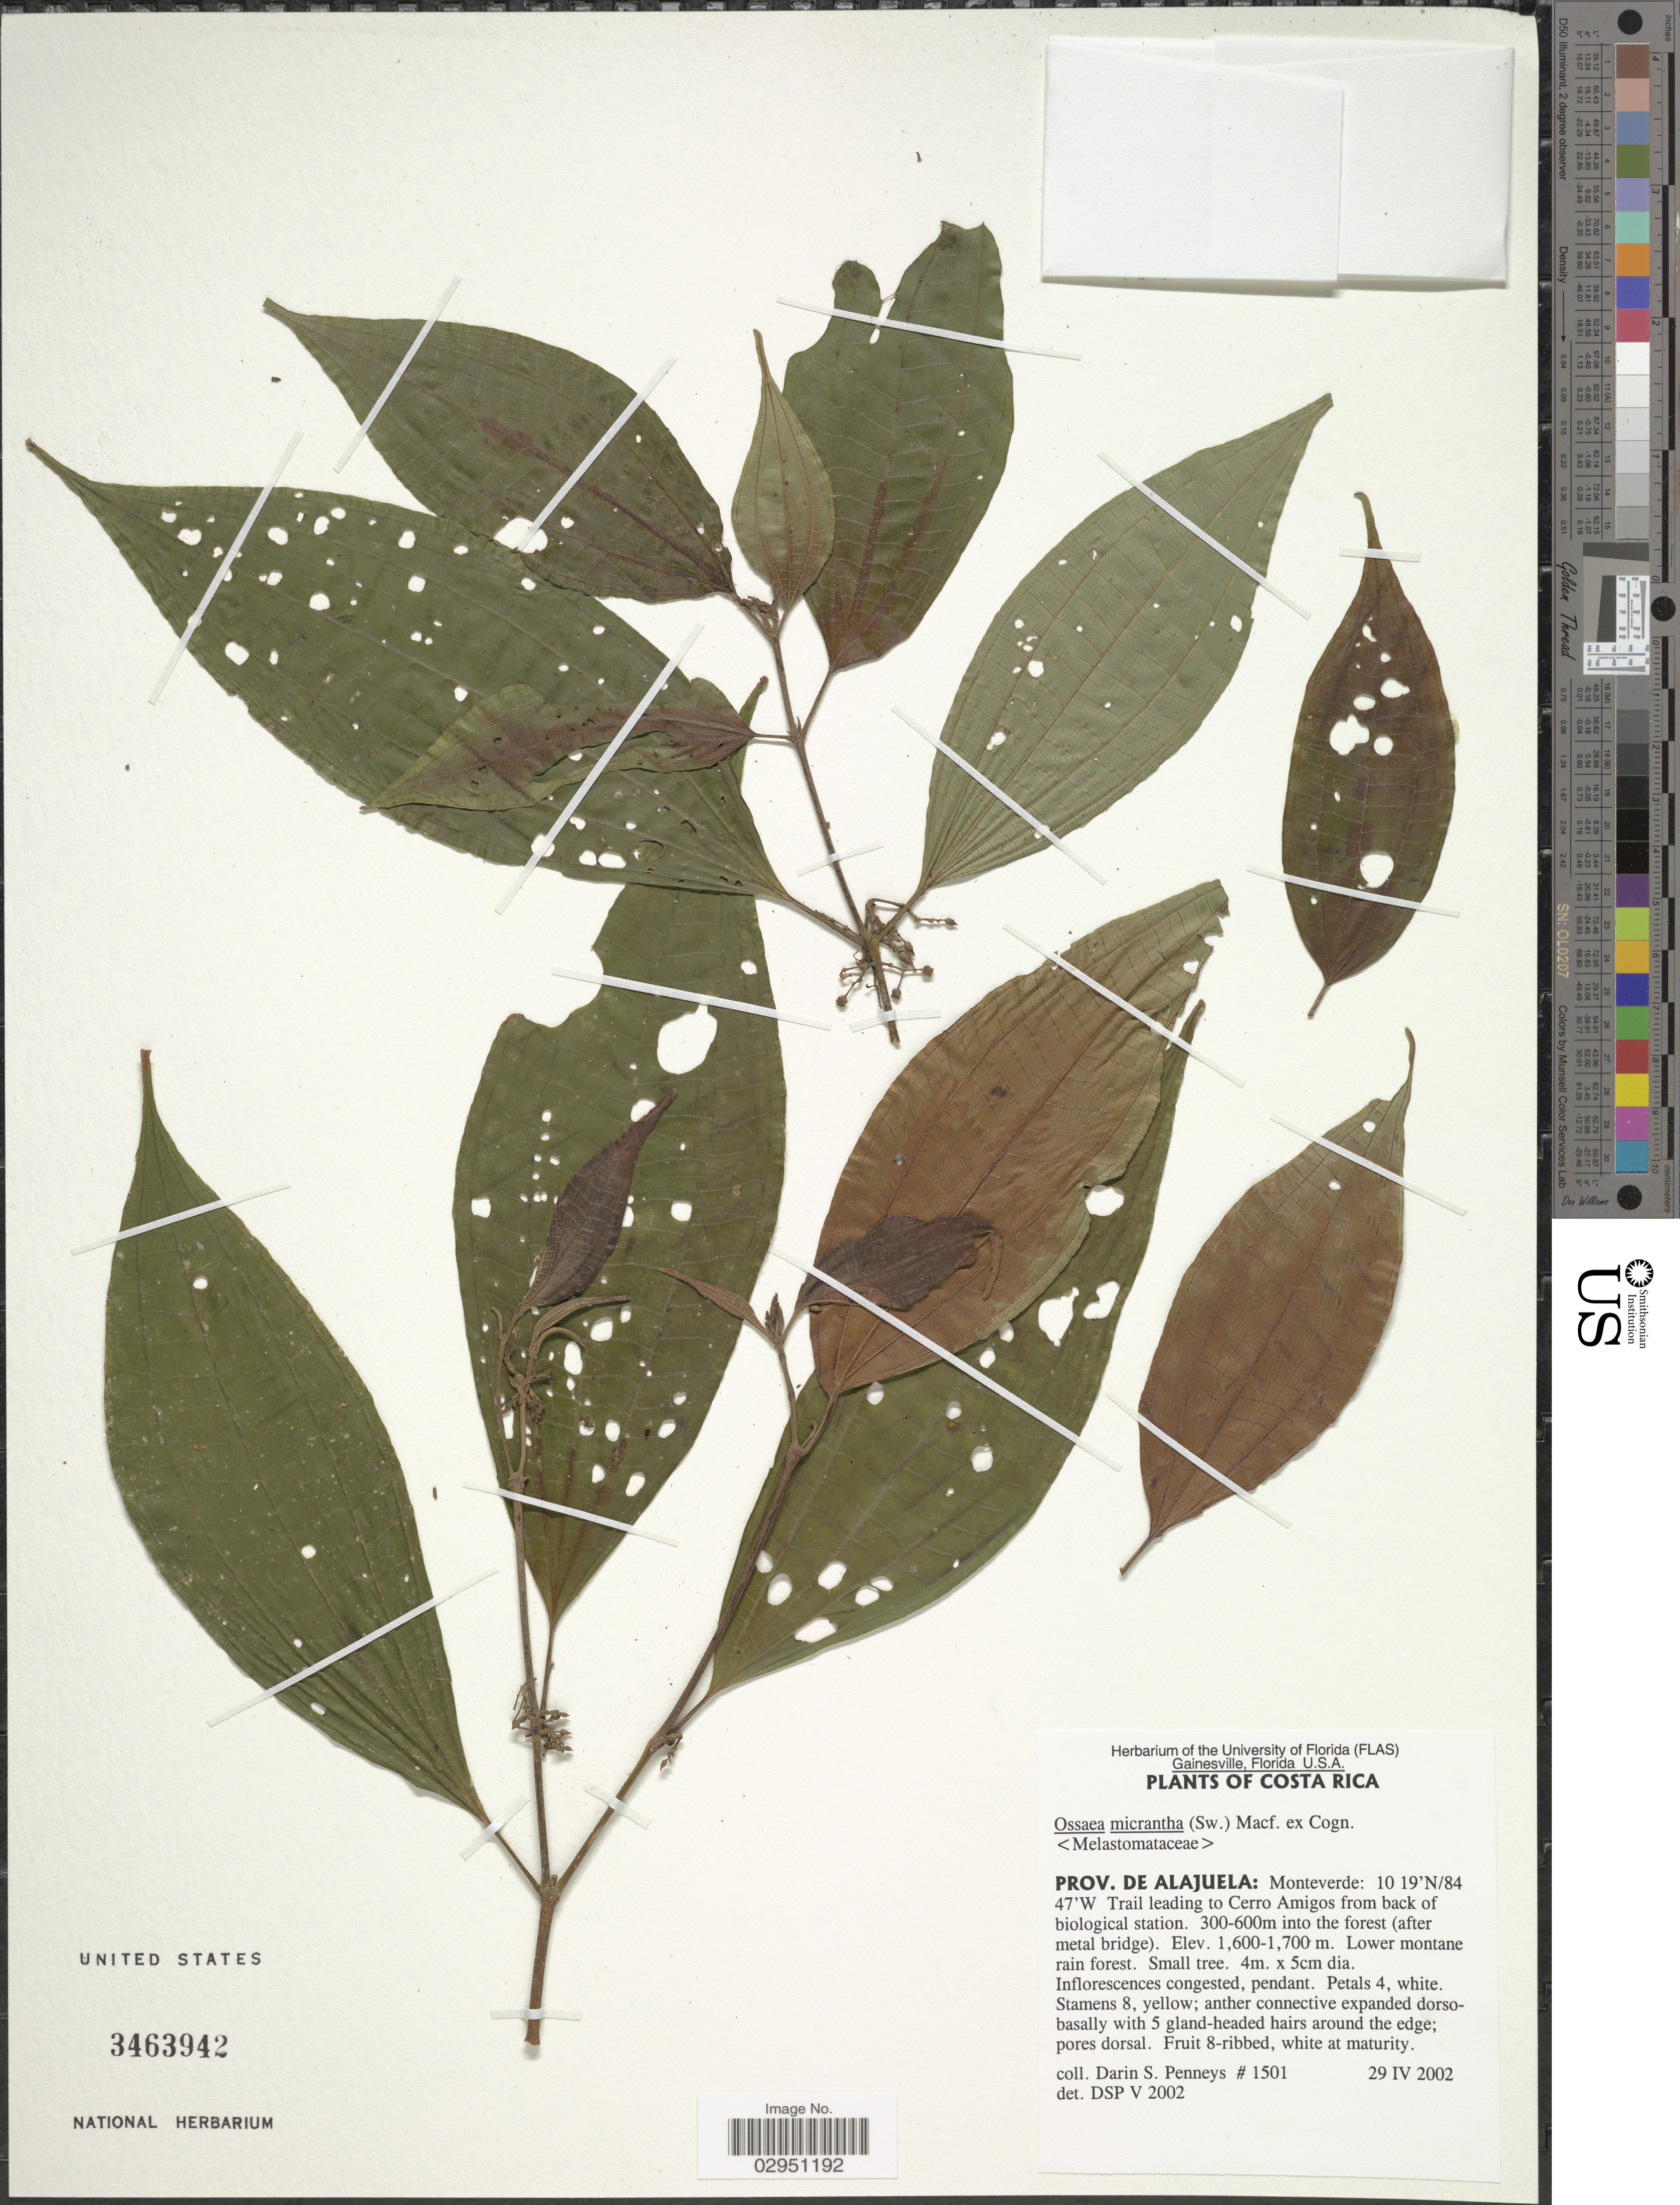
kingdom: Plantae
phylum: Tracheophyta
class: Magnoliopsida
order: Myrtales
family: Melastomataceae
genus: Ossaea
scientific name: Ossaea micrantha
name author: (Sw.) Macfad. ex Cogn.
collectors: D. S. Penneys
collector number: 1501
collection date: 2002-04-29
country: Costa Rica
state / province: Alajuela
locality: Monteverde. Trail leading to Cerro Amigos from back of biological station. 300-600m into the forest (after metal bridge).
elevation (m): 1600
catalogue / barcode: US 3463942